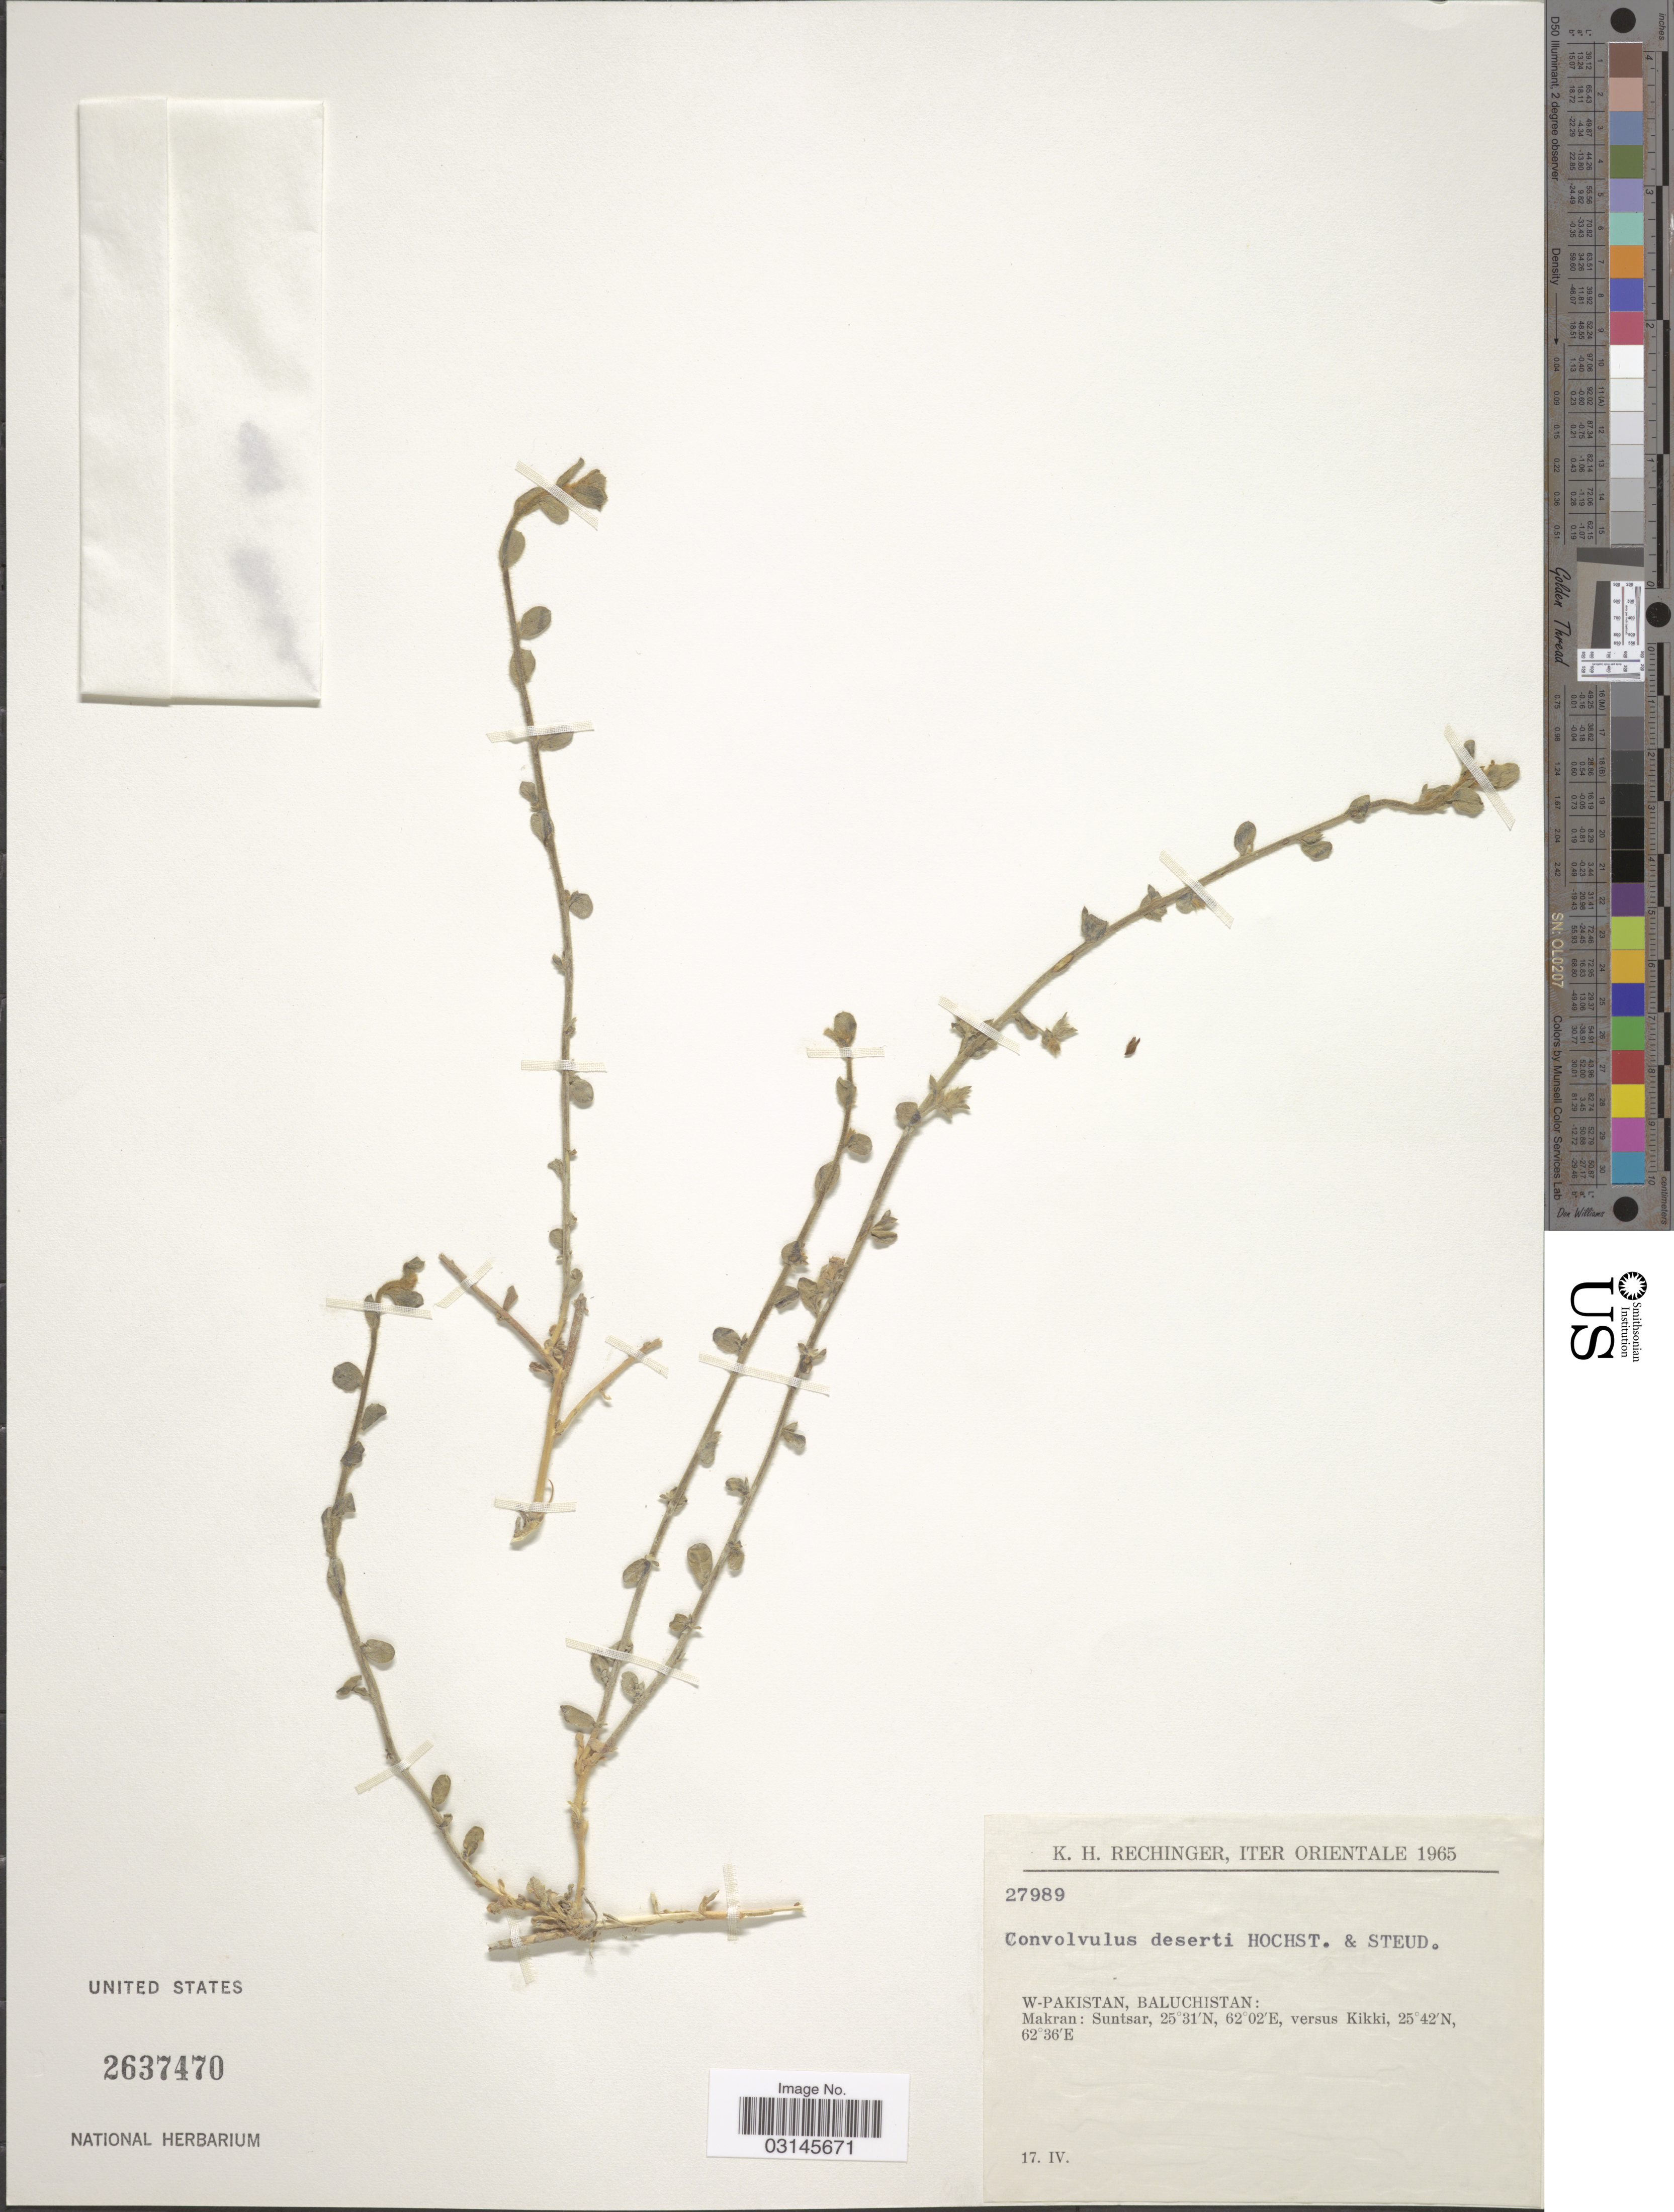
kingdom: Plantae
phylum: Tracheophyta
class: Magnoliopsida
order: Solanales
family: Convolvulaceae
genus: Convolvulus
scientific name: Convolvulus deserti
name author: Hochst. & Steud. ex Baker & Rendle in Dyer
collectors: K. H. Rechinger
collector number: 27989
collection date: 1965-04-17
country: Pakistan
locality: Iter Orientale. W-Pakistan, Baluchistan: Makran: Suntsar, versus Kikki.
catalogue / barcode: US 2637470